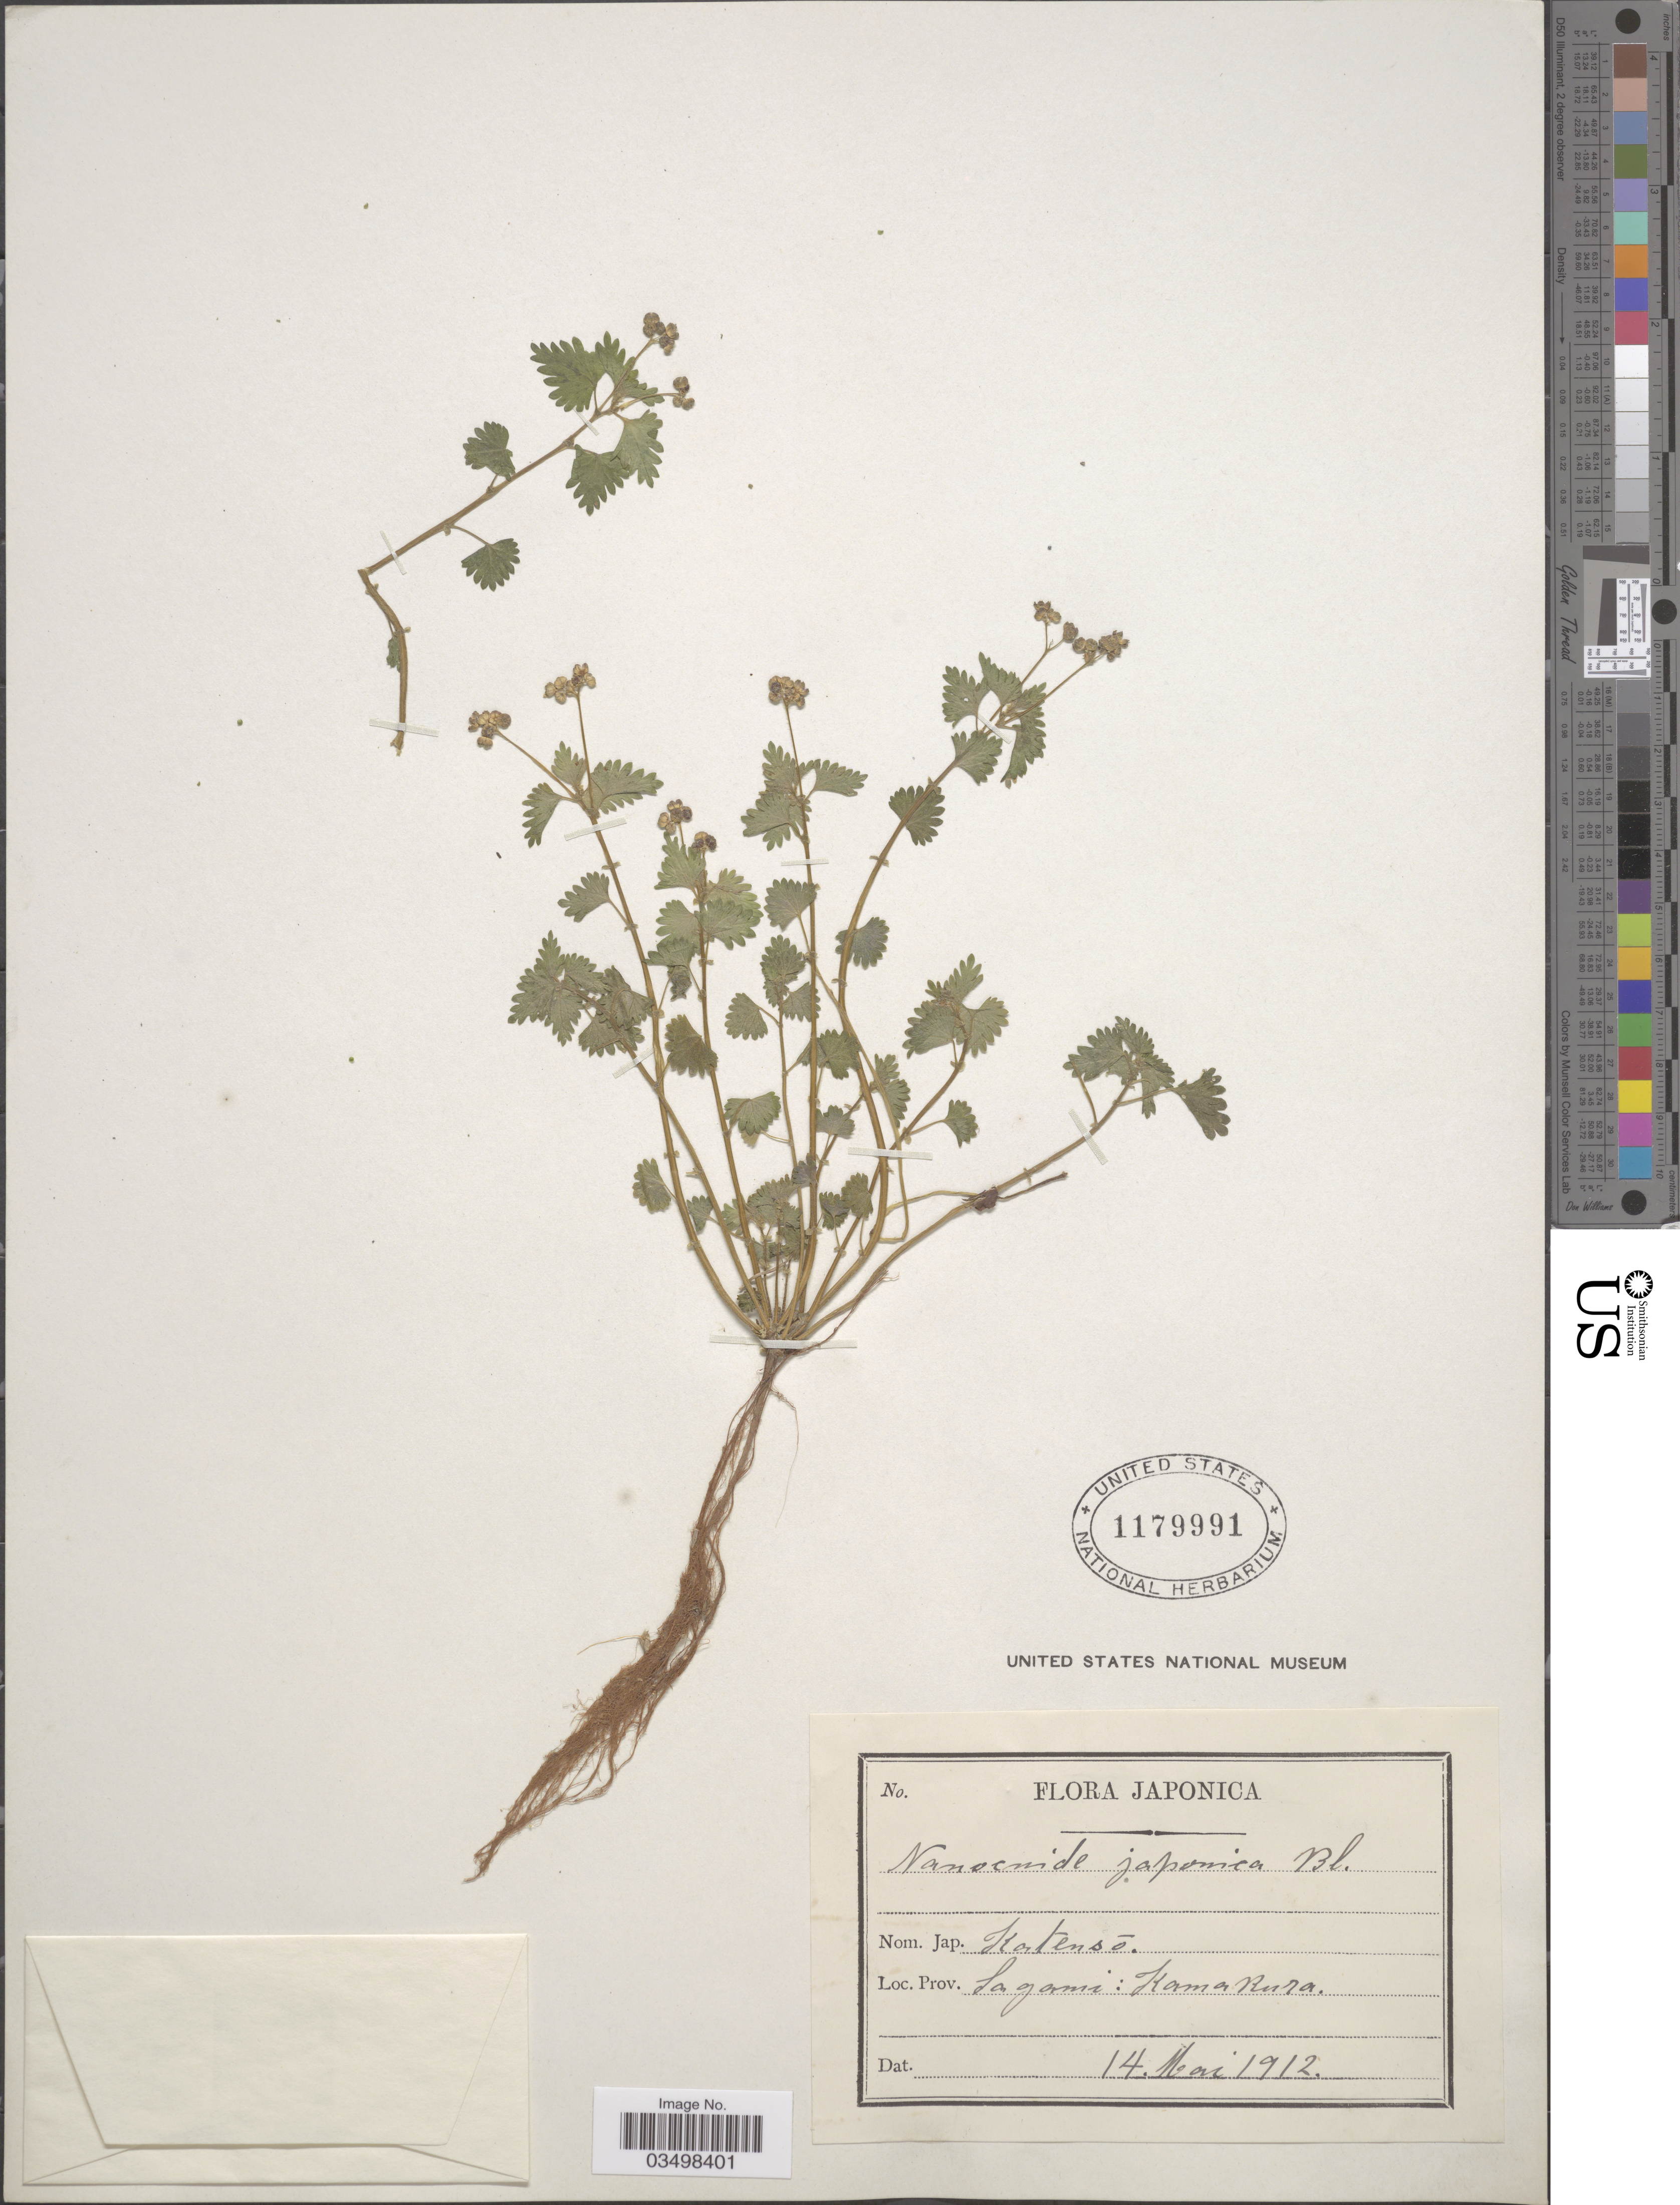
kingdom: Plantae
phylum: Tracheophyta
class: Magnoliopsida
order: Rosales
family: Urticaceae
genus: Nanocnide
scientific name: Nanocnide japonica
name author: Blume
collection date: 1912-05-14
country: Japan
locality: Prov. Sagami: Kamakura.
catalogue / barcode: US 1179991